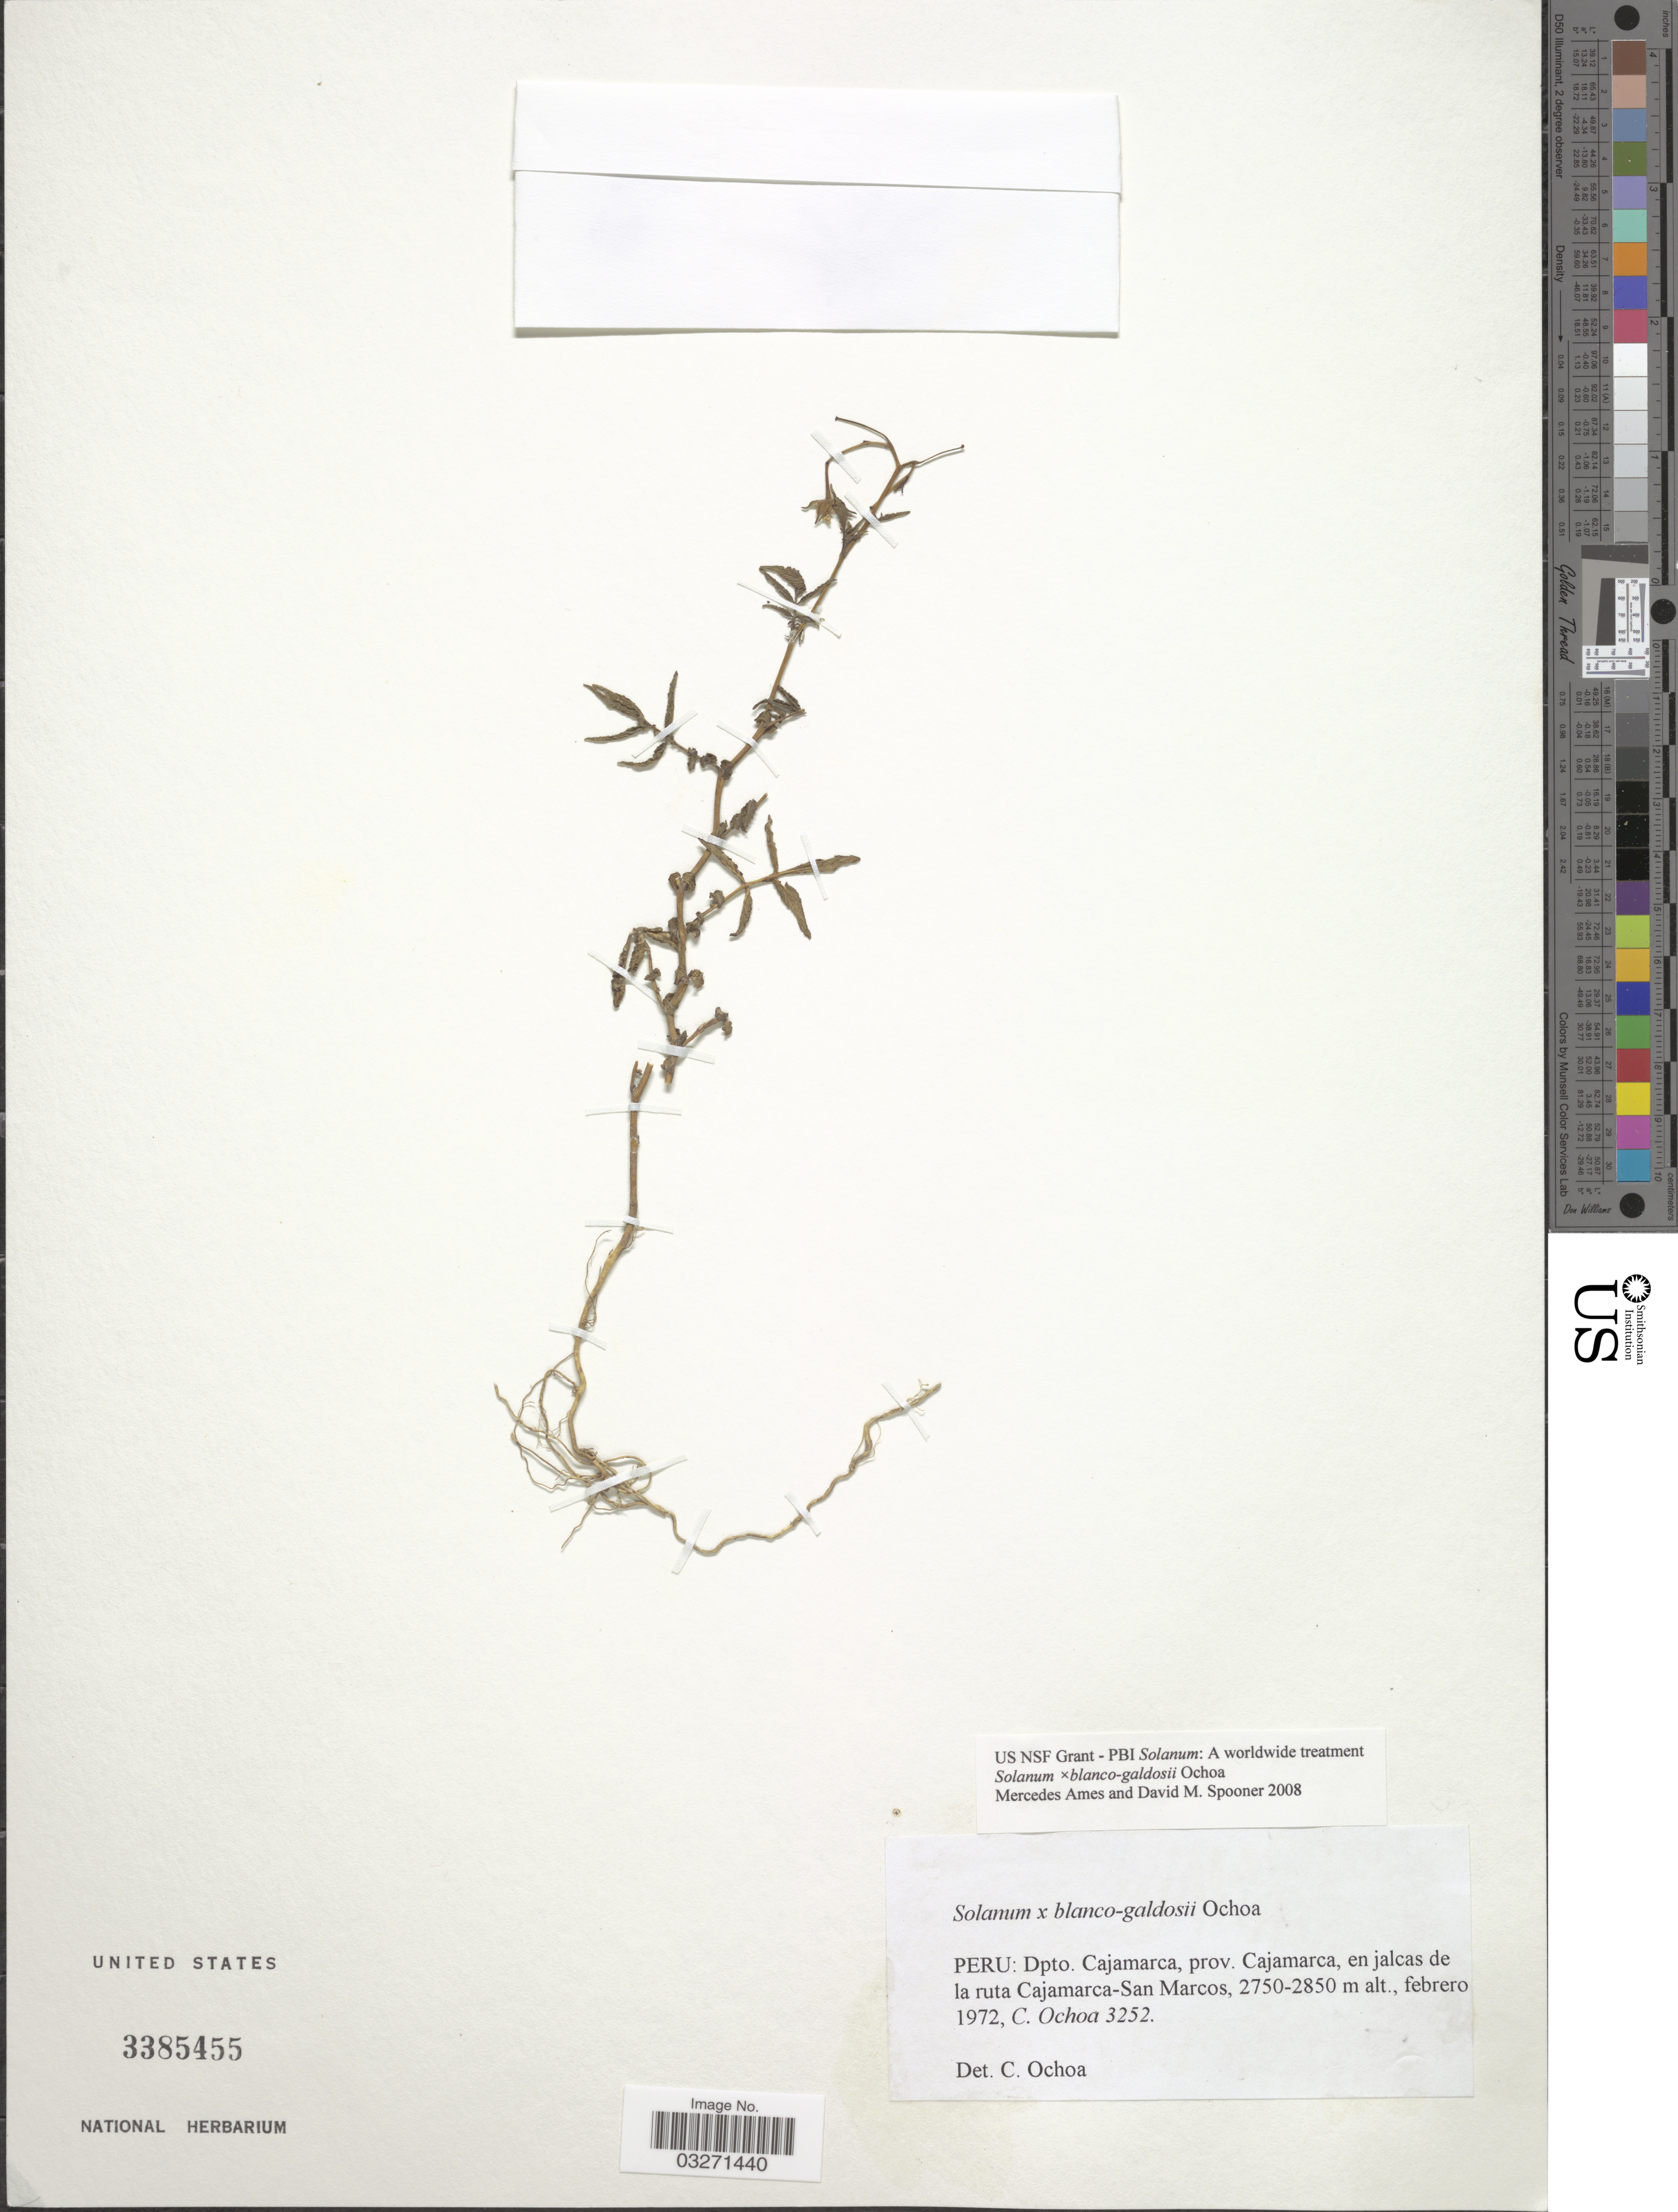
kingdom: Plantae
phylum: Tracheophyta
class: Magnoliopsida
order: Solanales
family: Solanaceae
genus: Solanum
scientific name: Solanum x blanco-galdosii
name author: Ochoa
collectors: C. Ochoa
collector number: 3252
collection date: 1972-02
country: Peru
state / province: Cajamarca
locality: Dpto. Cajamarca, prov. Cajamarca, en jalcas de la ruta Cajamarca-San Marcos.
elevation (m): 2750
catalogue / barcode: US 3385455